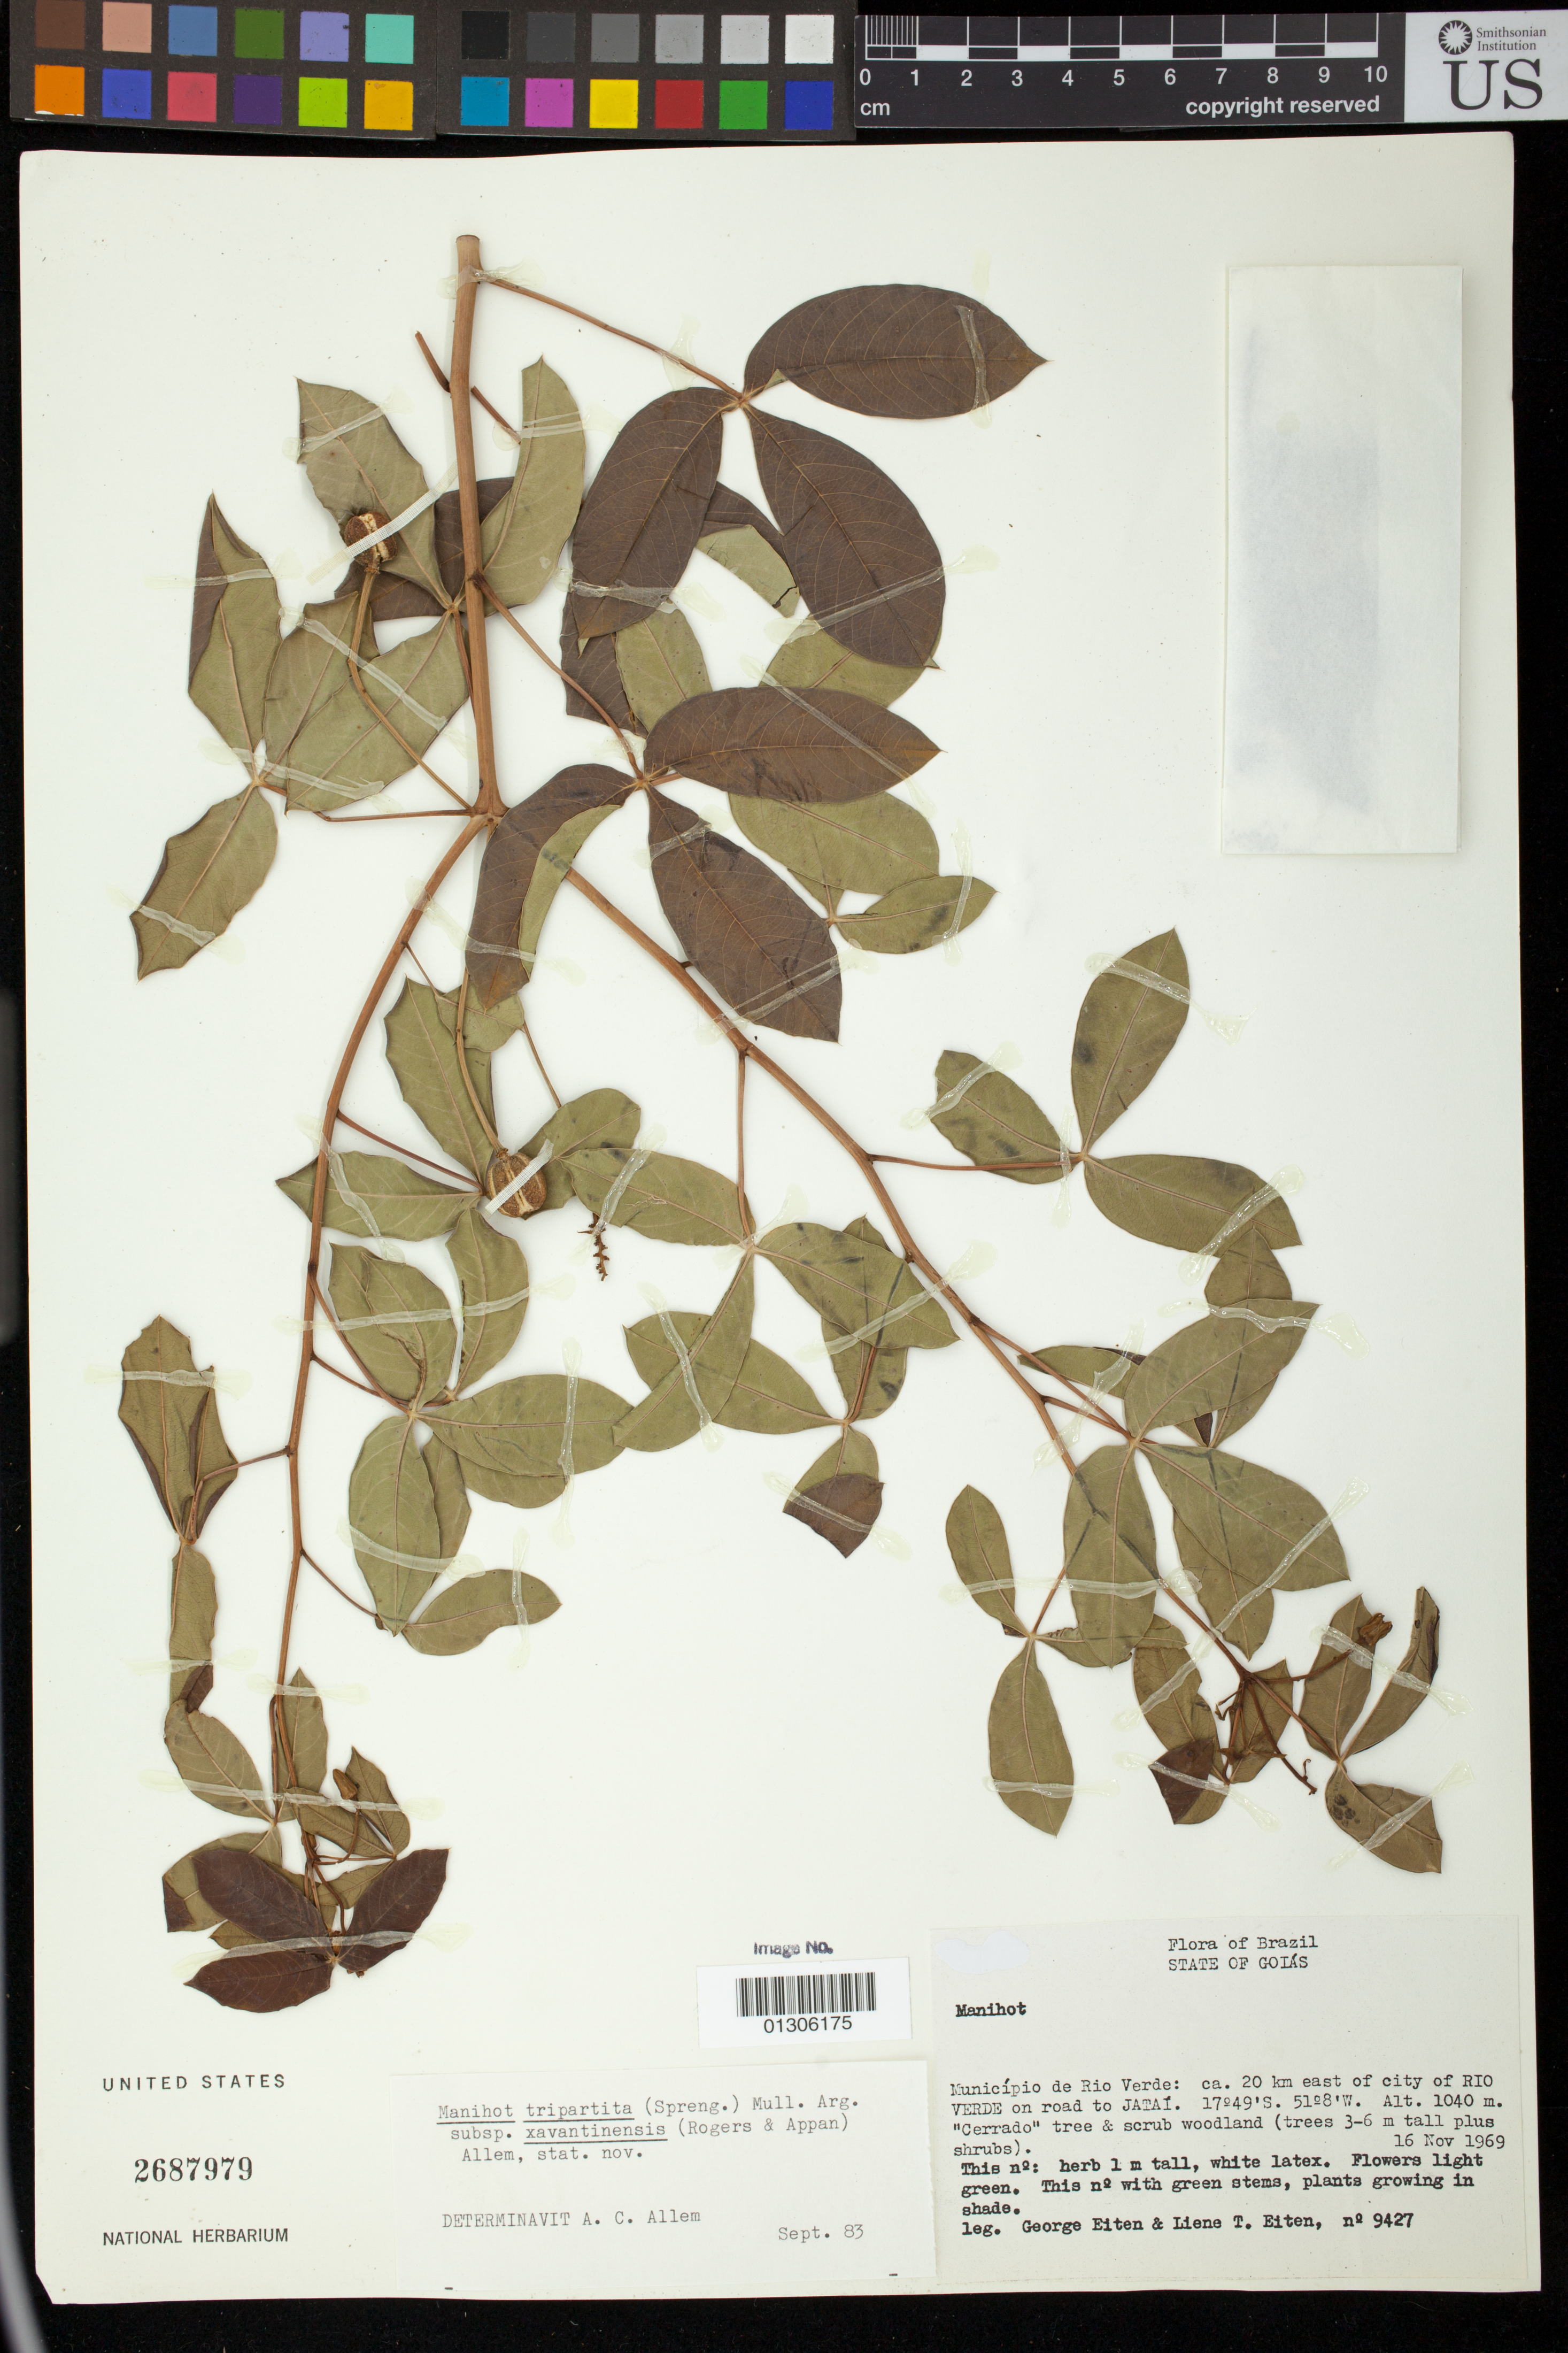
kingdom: Plantae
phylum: Tracheophyta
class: Magnoliopsida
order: Malpighiales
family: Euphorbiaceae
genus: Manihot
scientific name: Manihot xavantinensis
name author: D.J. Rogers & Appan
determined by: Mendoza, M.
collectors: G. Eiten & L. T. Eiten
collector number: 9427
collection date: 1969-11-16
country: Brazil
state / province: Goiás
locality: Muncipio de Rio Verde; ca. 20 km east of city of Rio Verde on road to Jatai.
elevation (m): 1040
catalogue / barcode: US 2687979